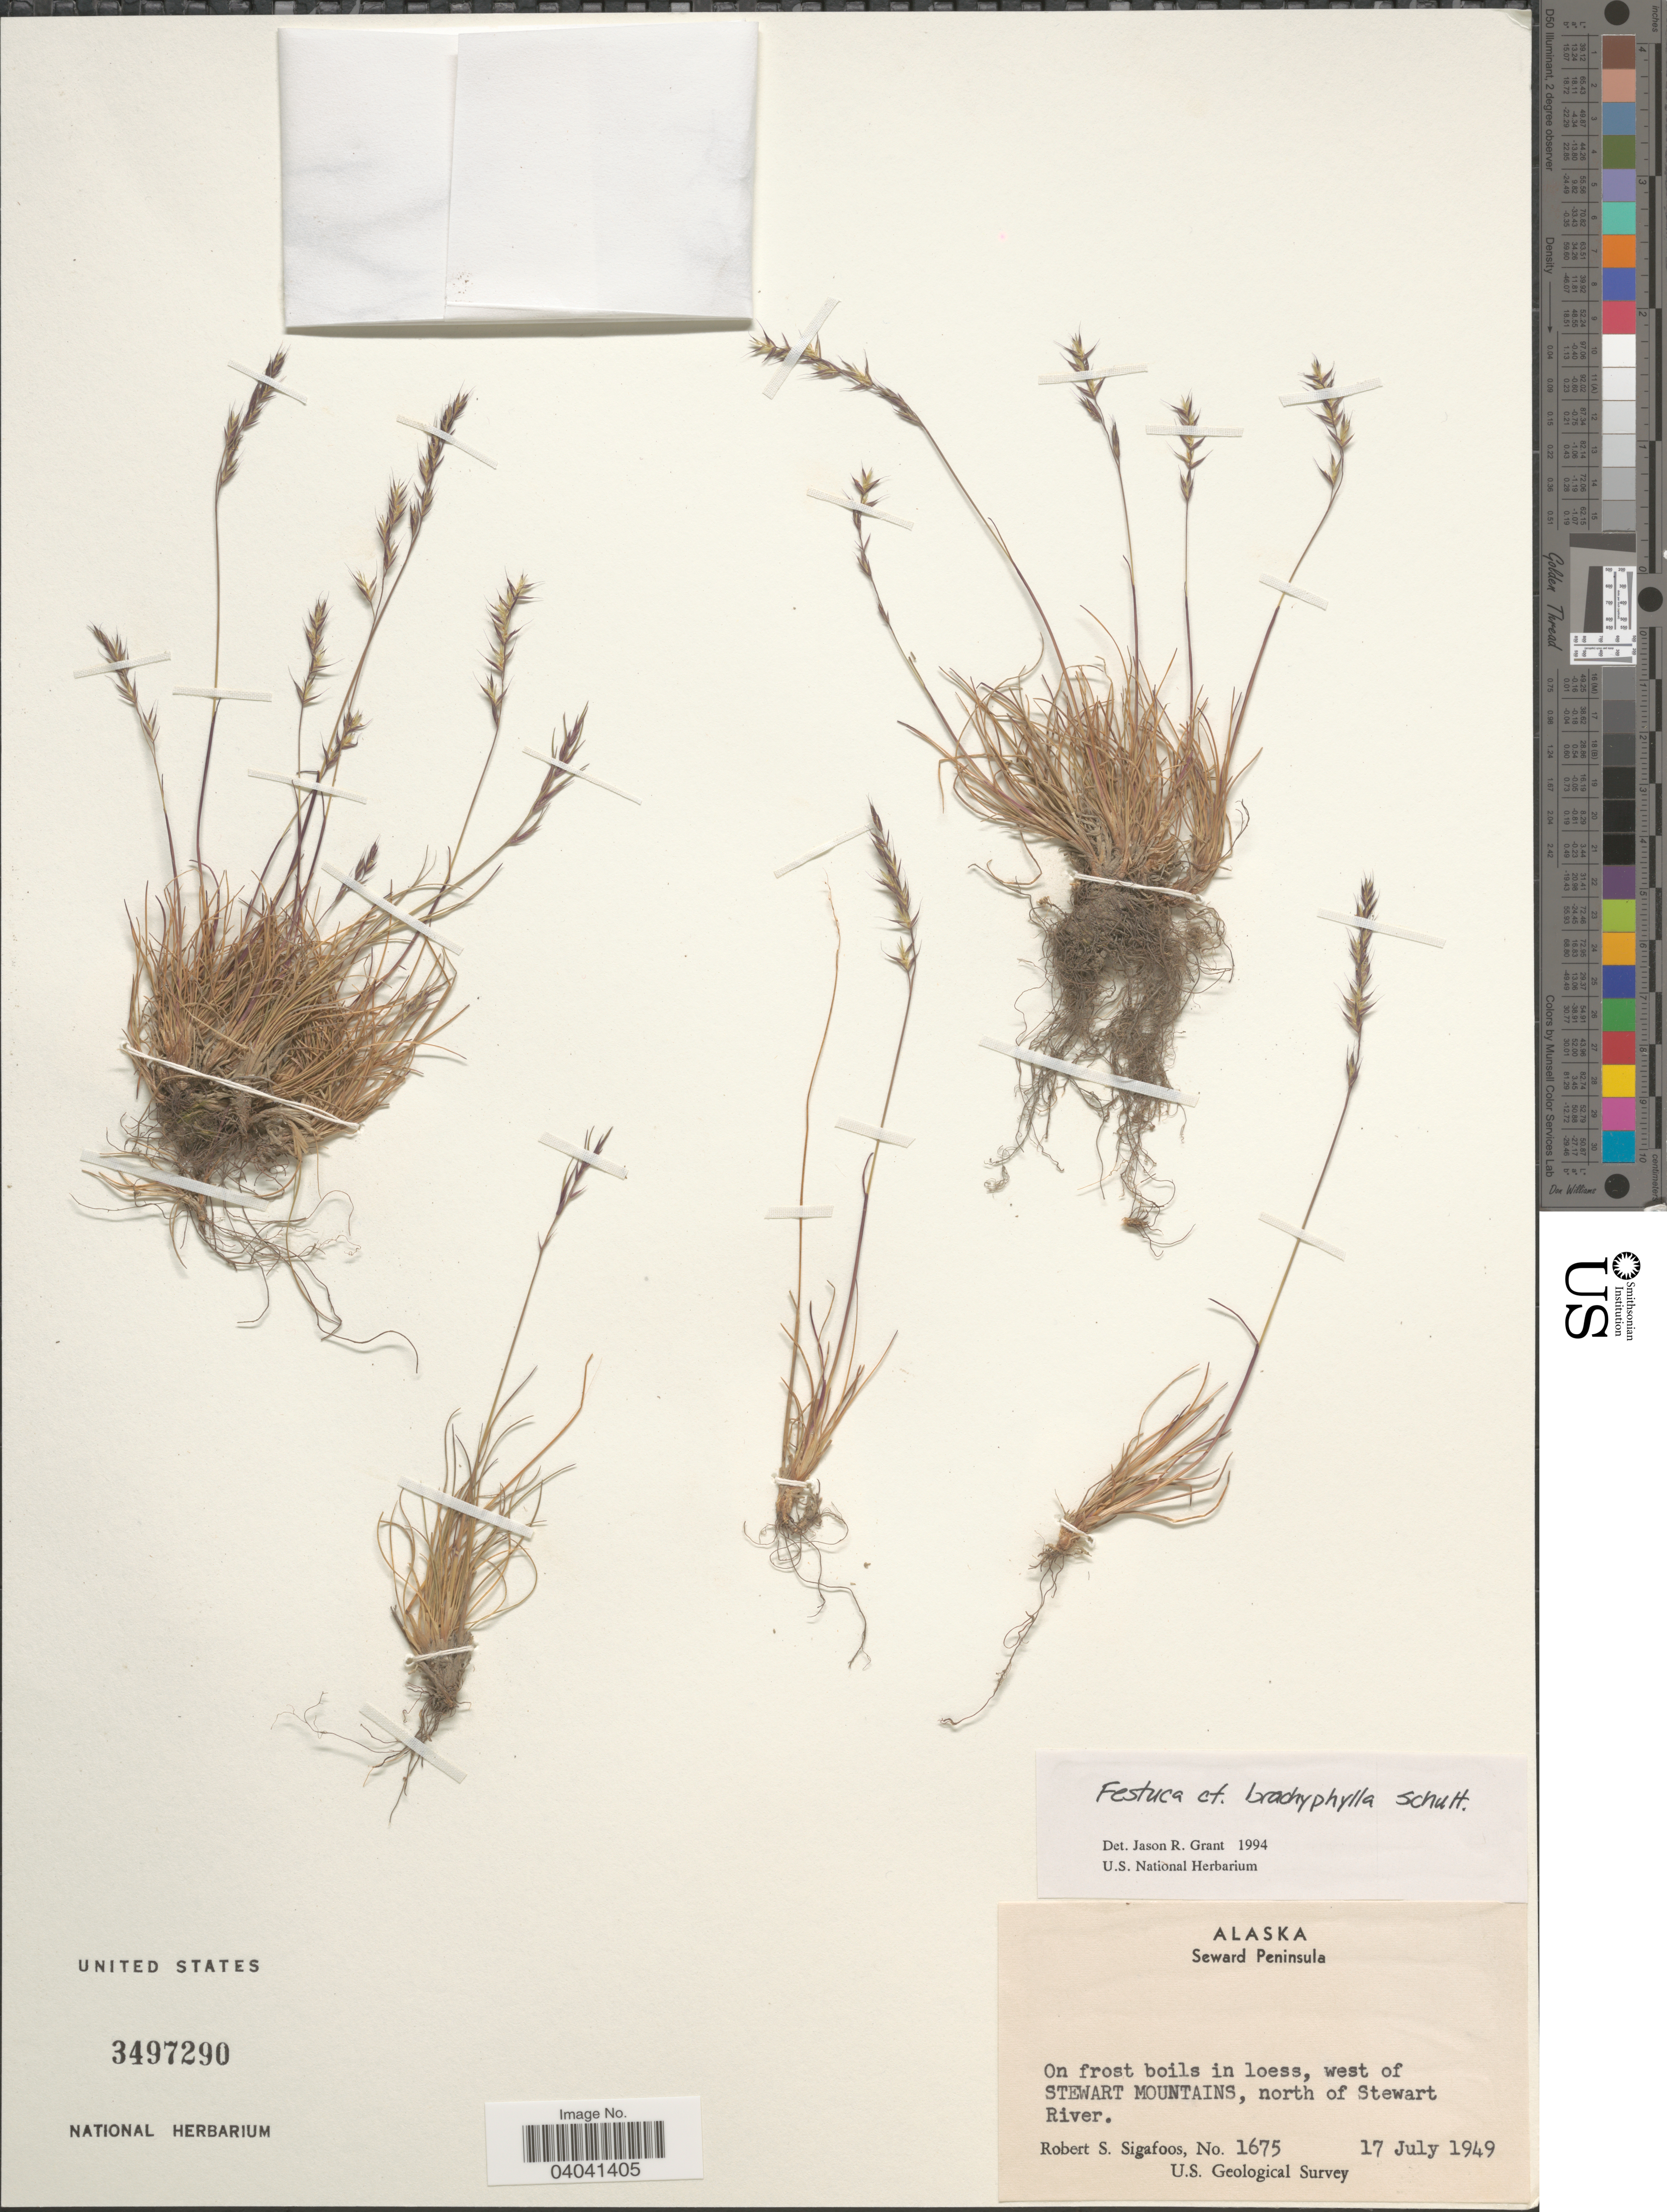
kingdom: Plantae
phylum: Tracheophyta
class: Liliopsida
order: Poales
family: Poaceae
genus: Festuca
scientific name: Festuca brachyphylla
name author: Schult. & Schult. f.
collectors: R. Sigafoos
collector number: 1675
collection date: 1949-07-17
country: United States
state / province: Alaska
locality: Seward Peninsula. In loess, west of Stewart Mountains, north of Stewart River.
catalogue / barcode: US 3497290